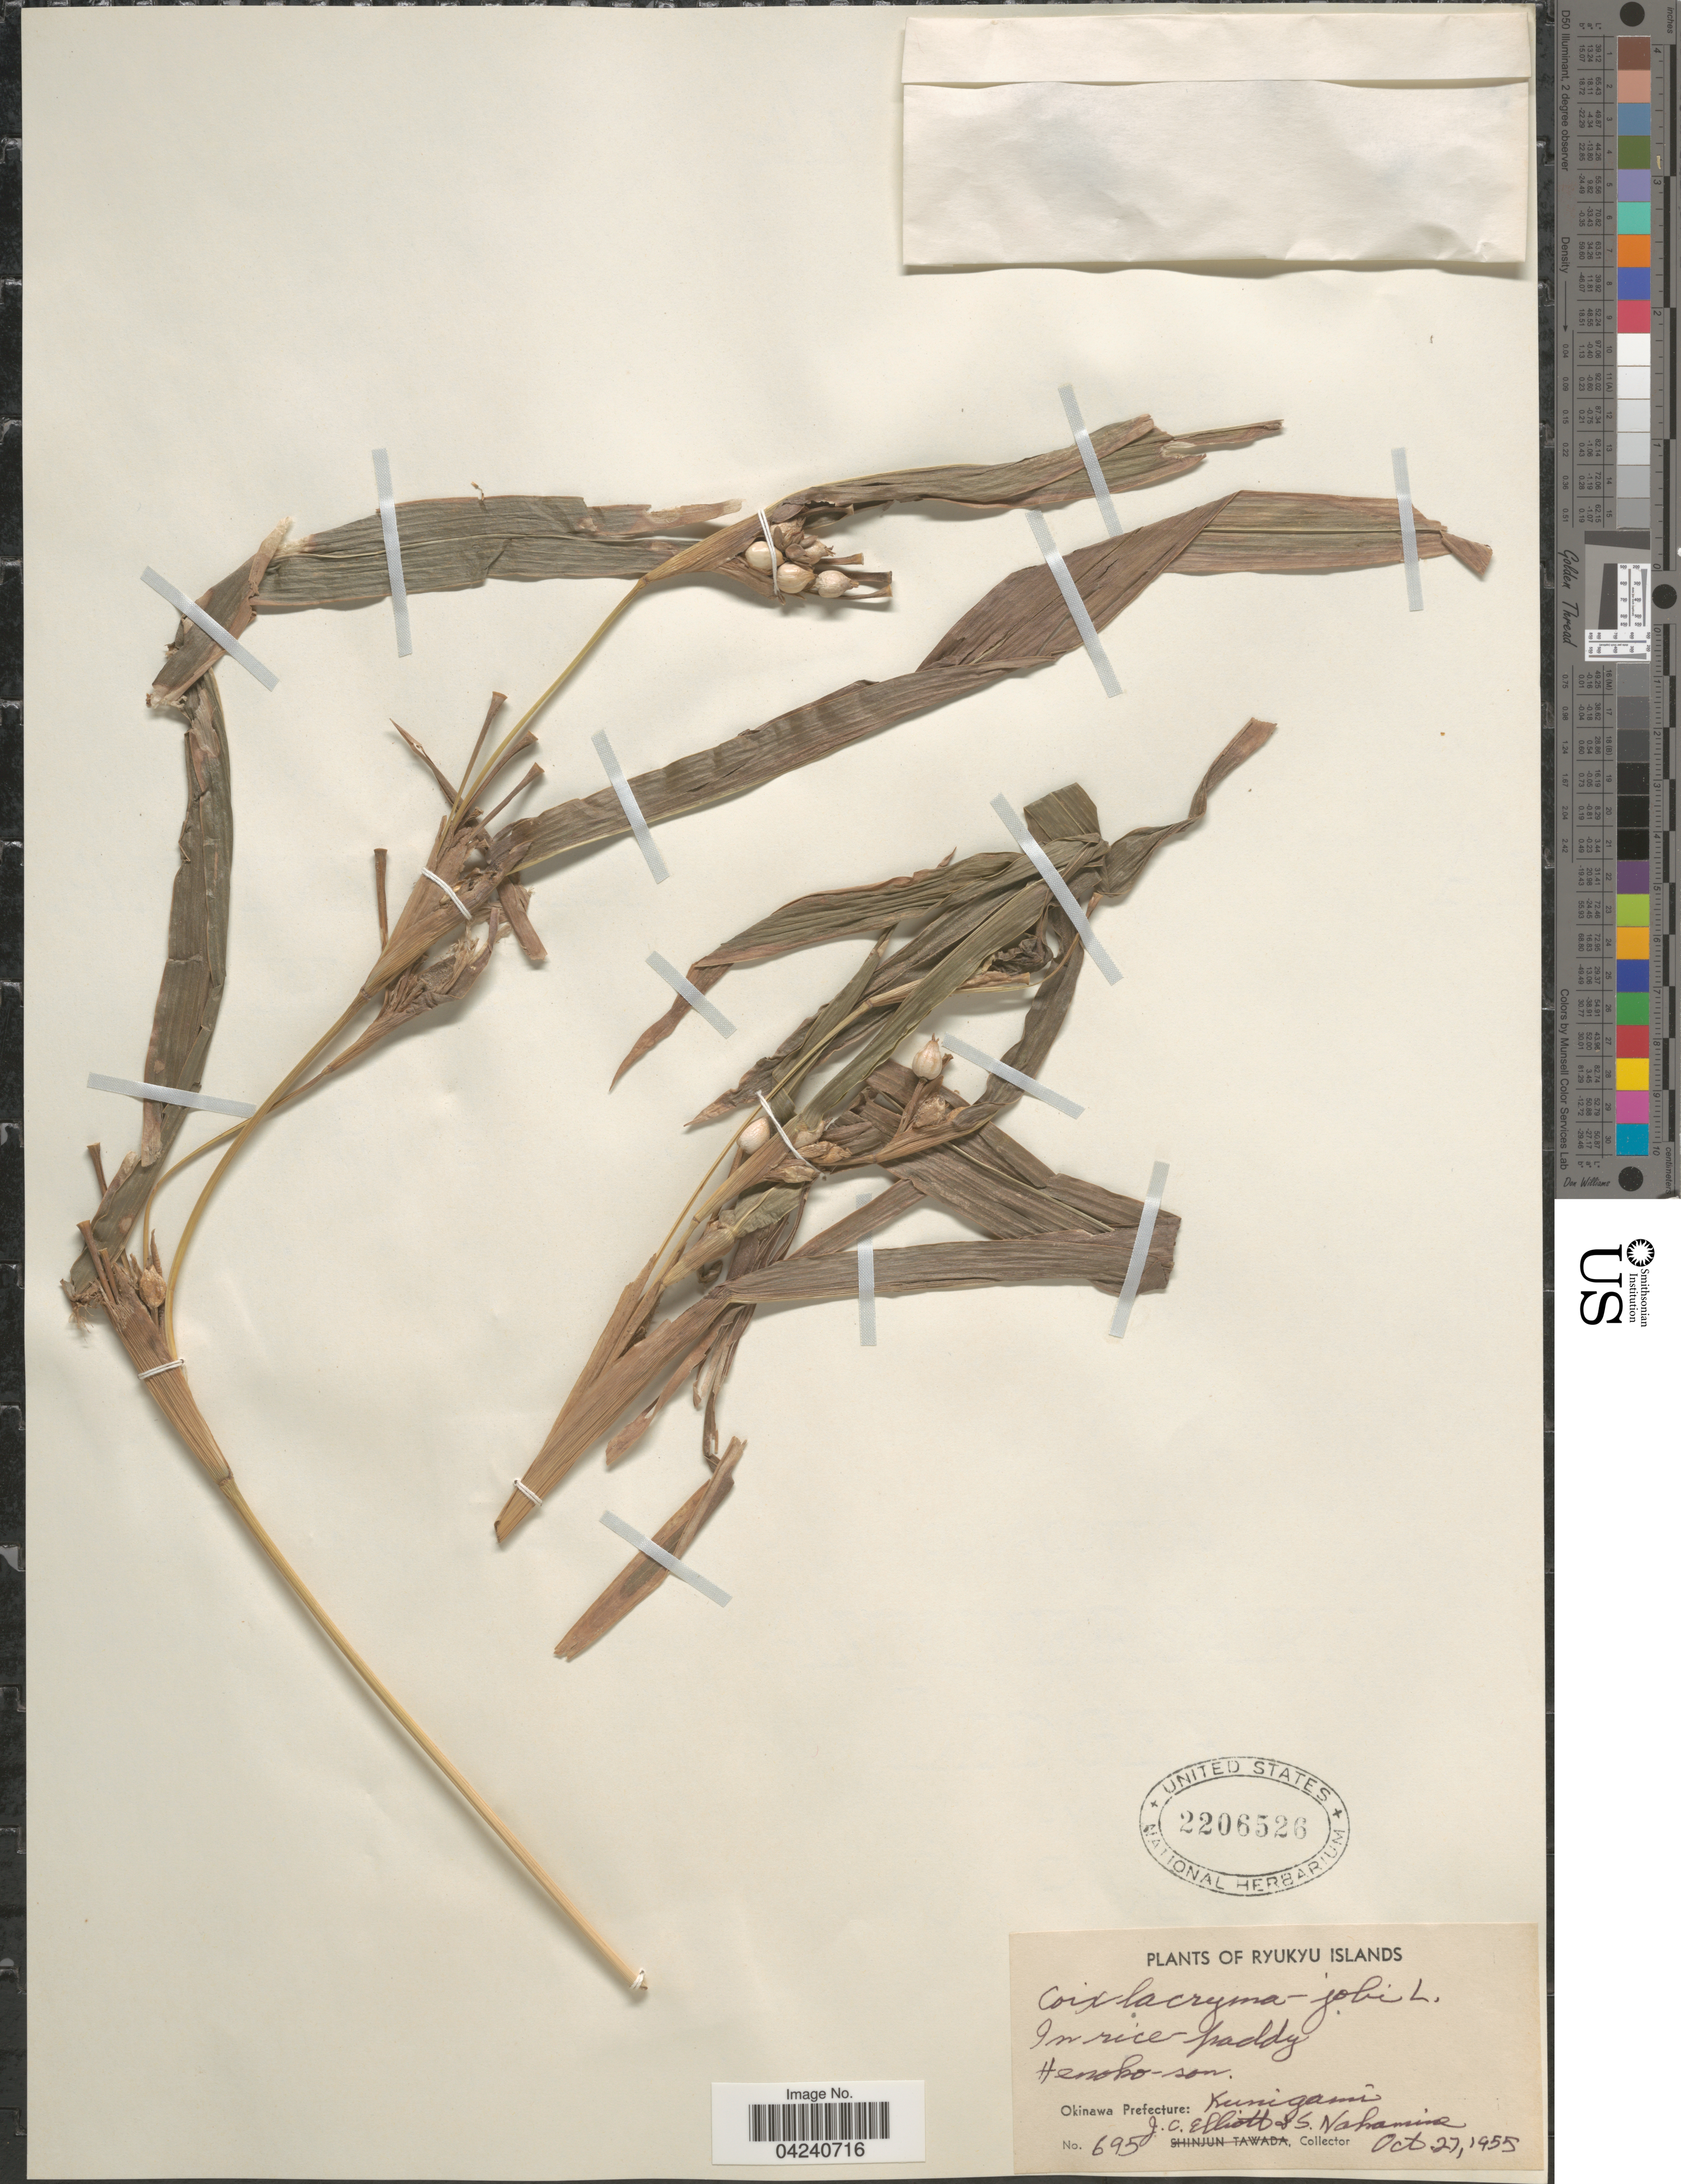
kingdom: Plantae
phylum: Tracheophyta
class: Liliopsida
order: Poales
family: Poaceae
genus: Coix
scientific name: Coix lacryma-jobi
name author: L.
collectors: J. C. Elliott & S. Nakamina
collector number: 695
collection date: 1955-10-27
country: Japan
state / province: Okinawa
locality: Ryukyu Islands. Henoko-son. Okinawa Prefecture: Kunigami.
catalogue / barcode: US 2206526